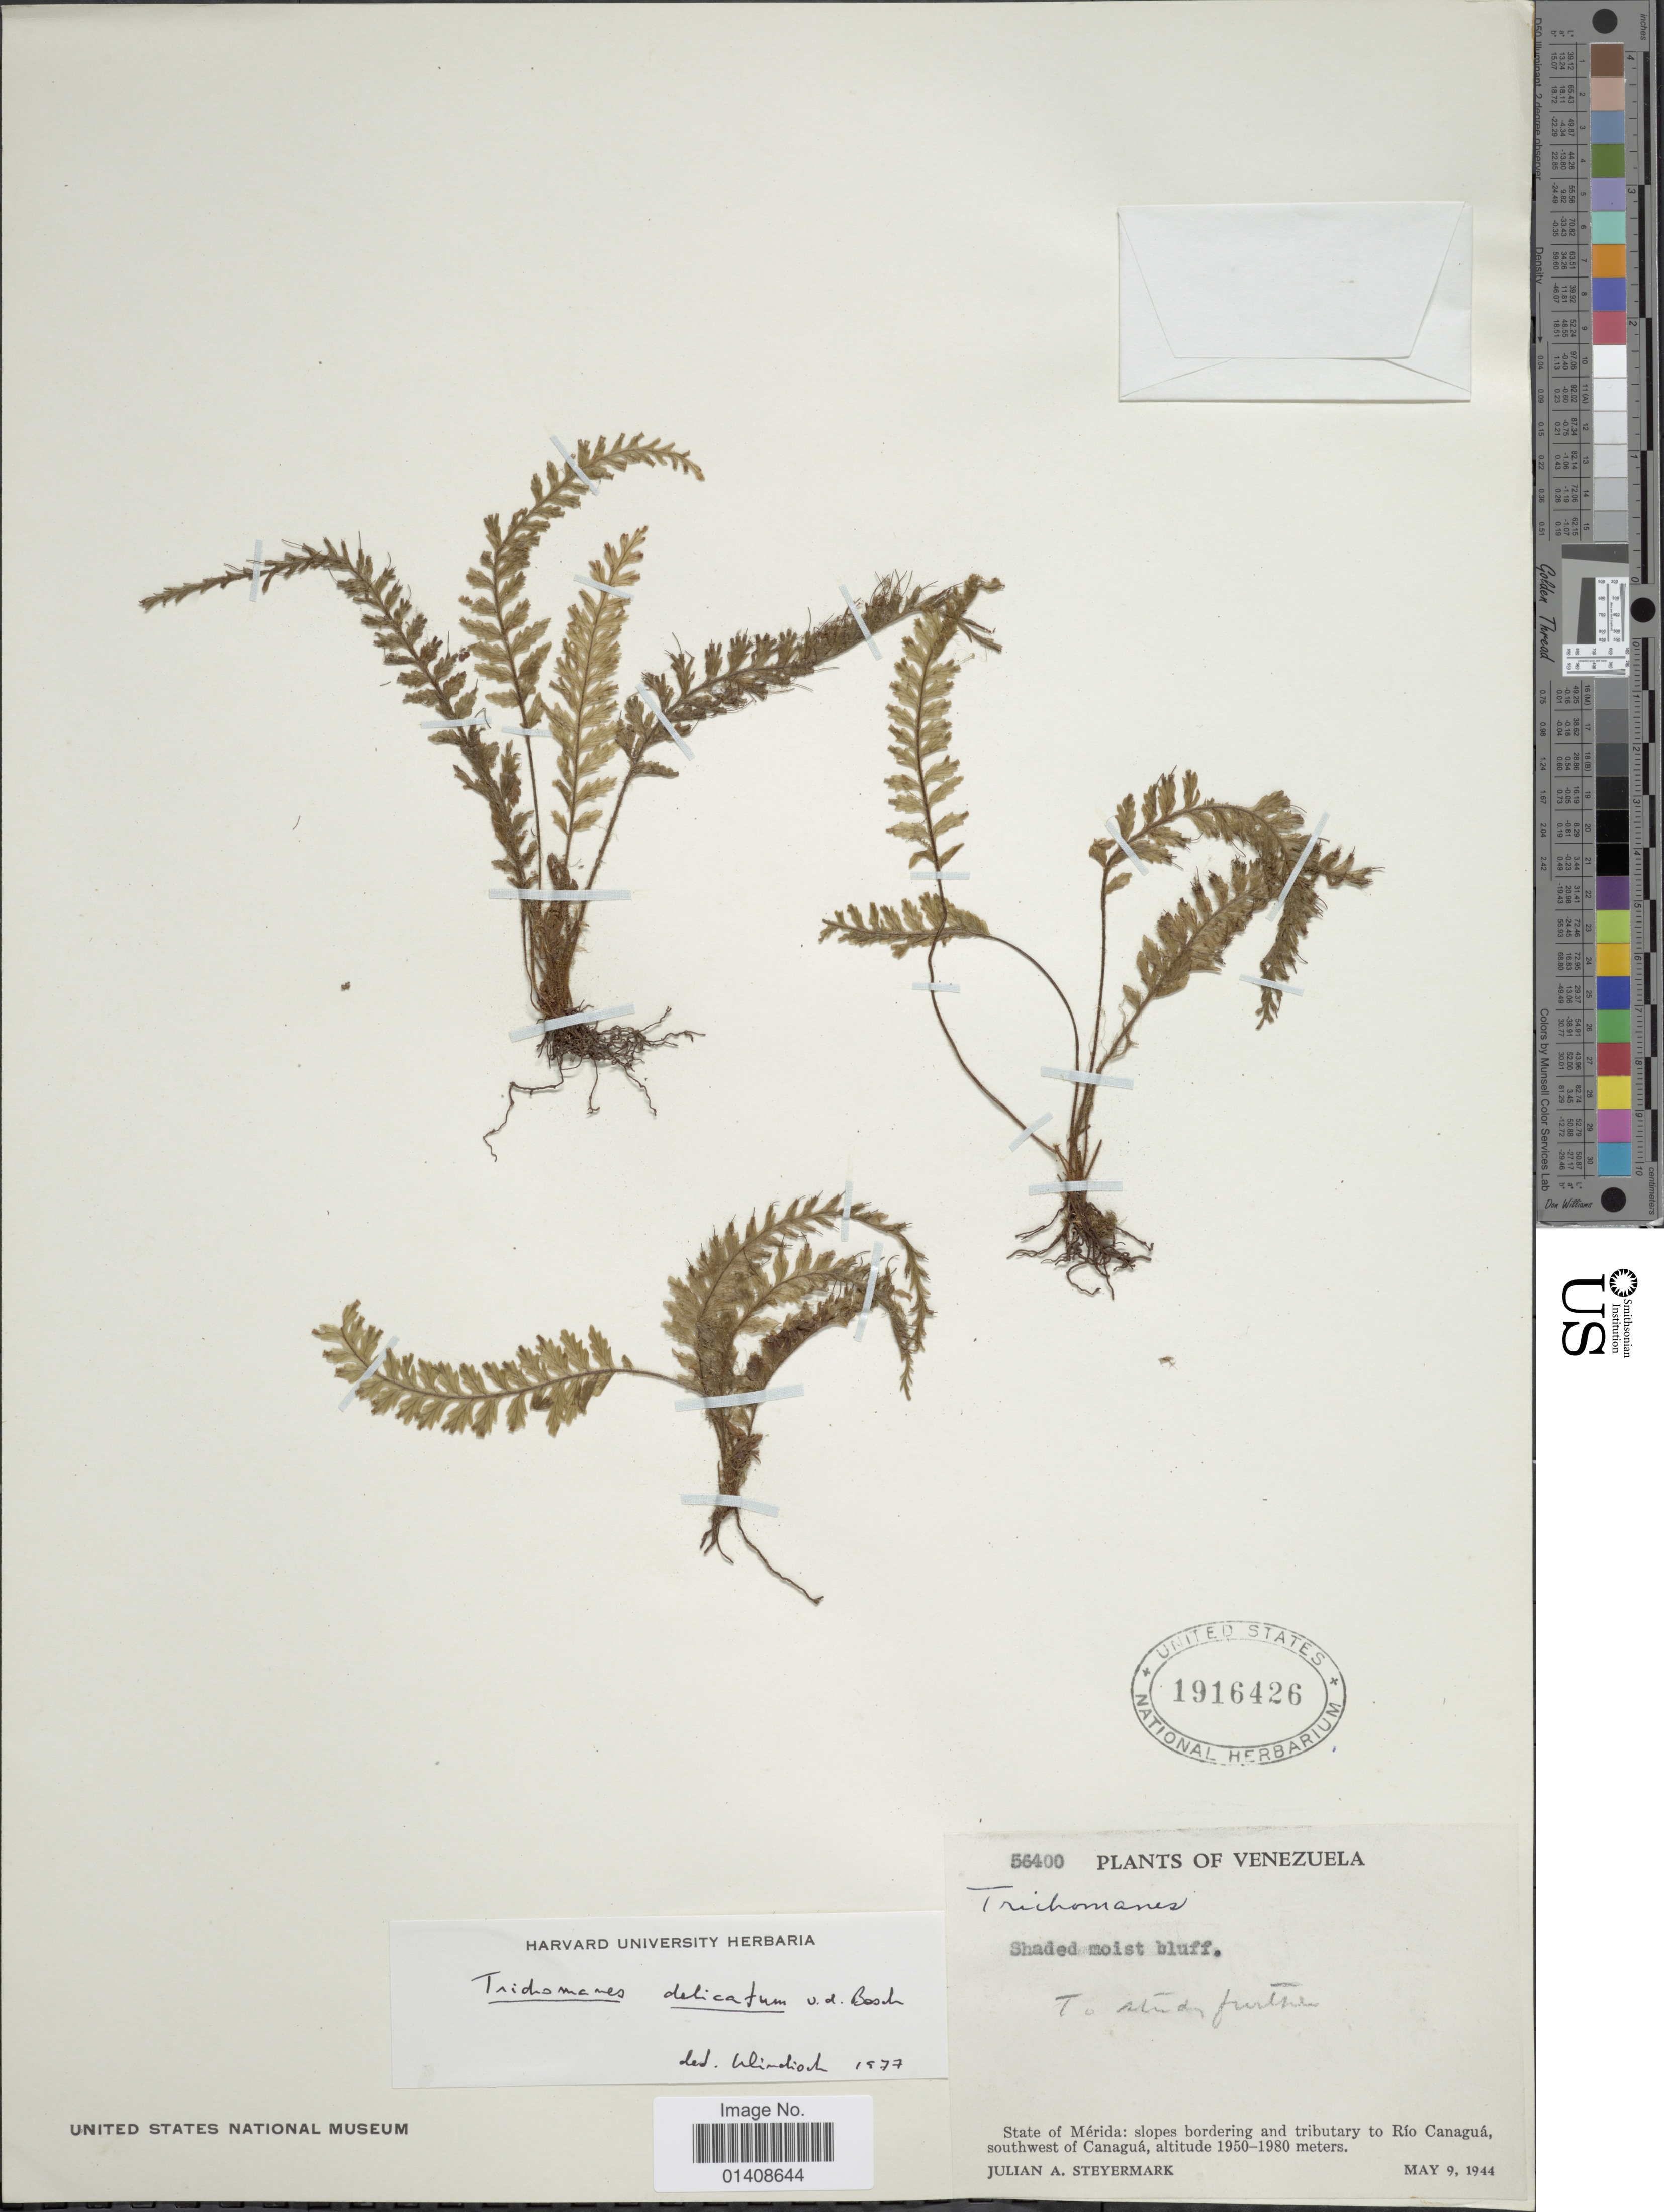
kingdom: Plantae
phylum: Tracheophyta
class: Polypodiopsida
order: Hymenophyllales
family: Hymenophyllaceae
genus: Trichomanes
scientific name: Trichomanes delicatum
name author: Bosch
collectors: J. Steyermark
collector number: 56400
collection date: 1944-05-09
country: Venezuela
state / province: Mérida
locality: State of Merida: slopes bordering and tributary to Rio Canagua, southwest of Canagua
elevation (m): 1950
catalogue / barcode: US 1916426